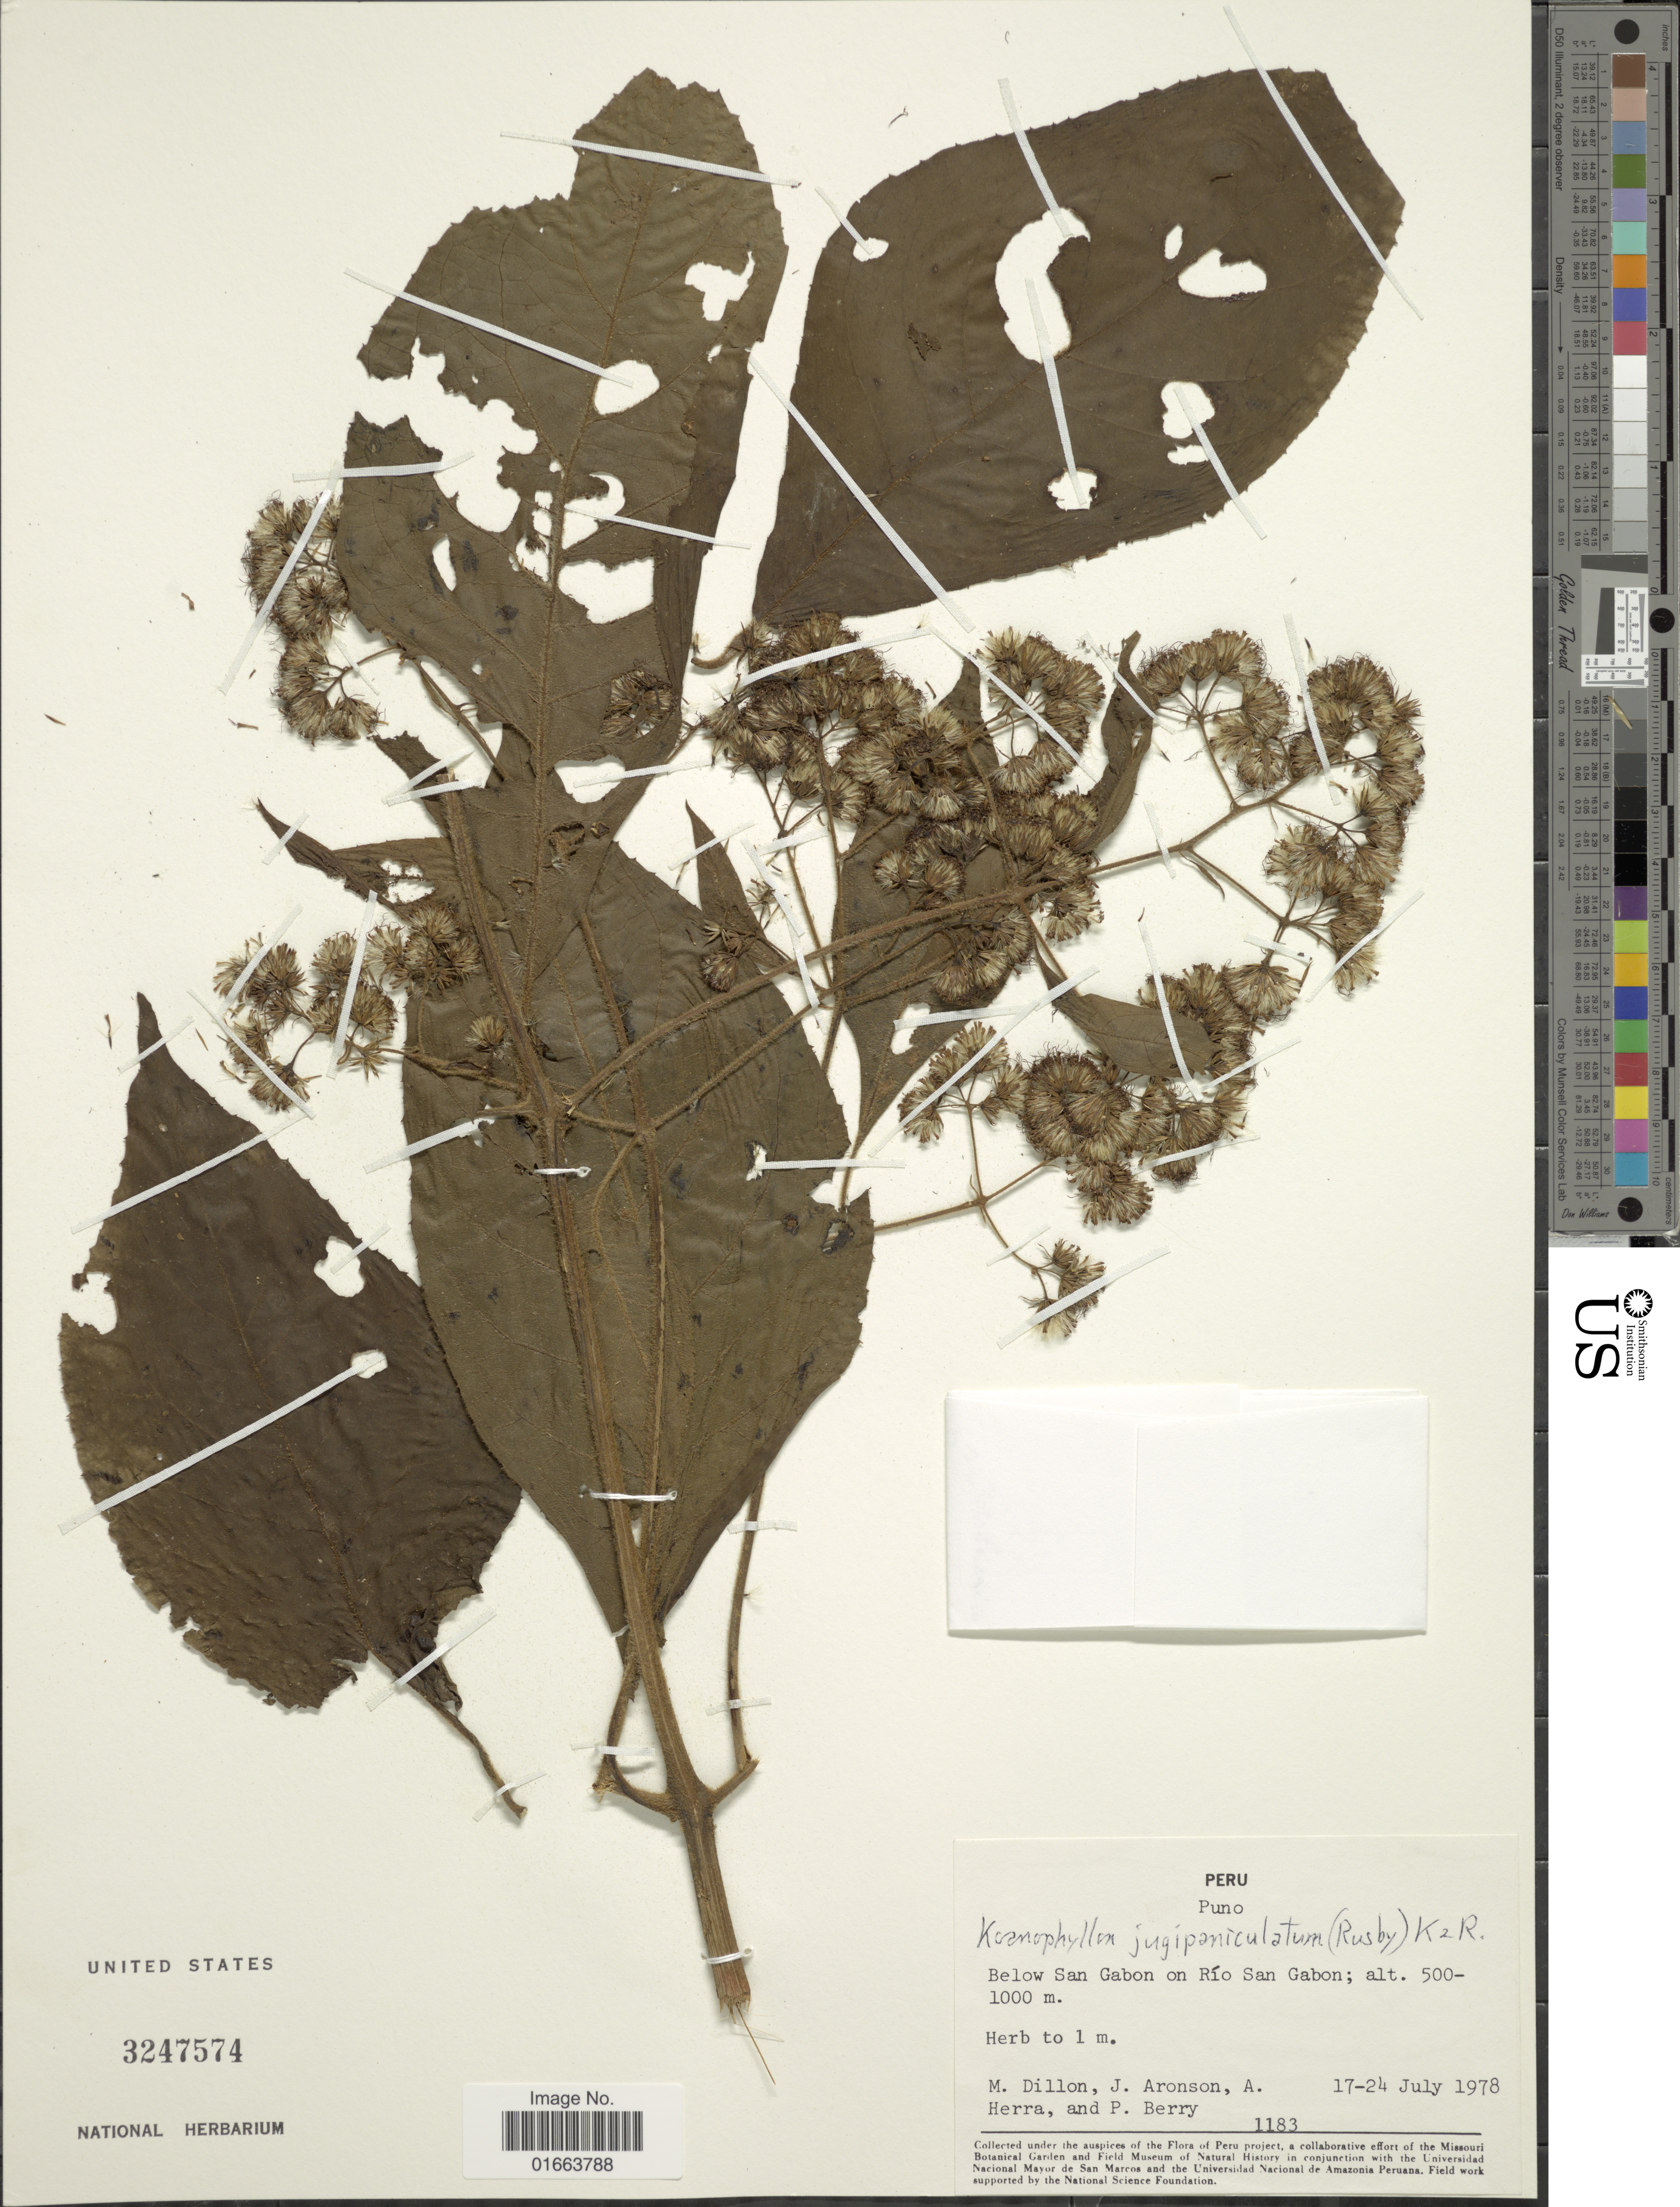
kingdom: Plantae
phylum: Tracheophyta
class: Magnoliopsida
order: Asterales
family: Asteraceae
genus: Koanophyllon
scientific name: Koanophyllon jugipaniculatum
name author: (Rusby) R.M. King & H. Rob.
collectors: M. O. Dillon, J. Aronson, A. Herra & P. Berry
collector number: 1183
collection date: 1978-07-17/1978-07-24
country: Peru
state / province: Puno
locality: Below San Gabon on Río San Gabon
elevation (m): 500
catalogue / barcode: US 3247574